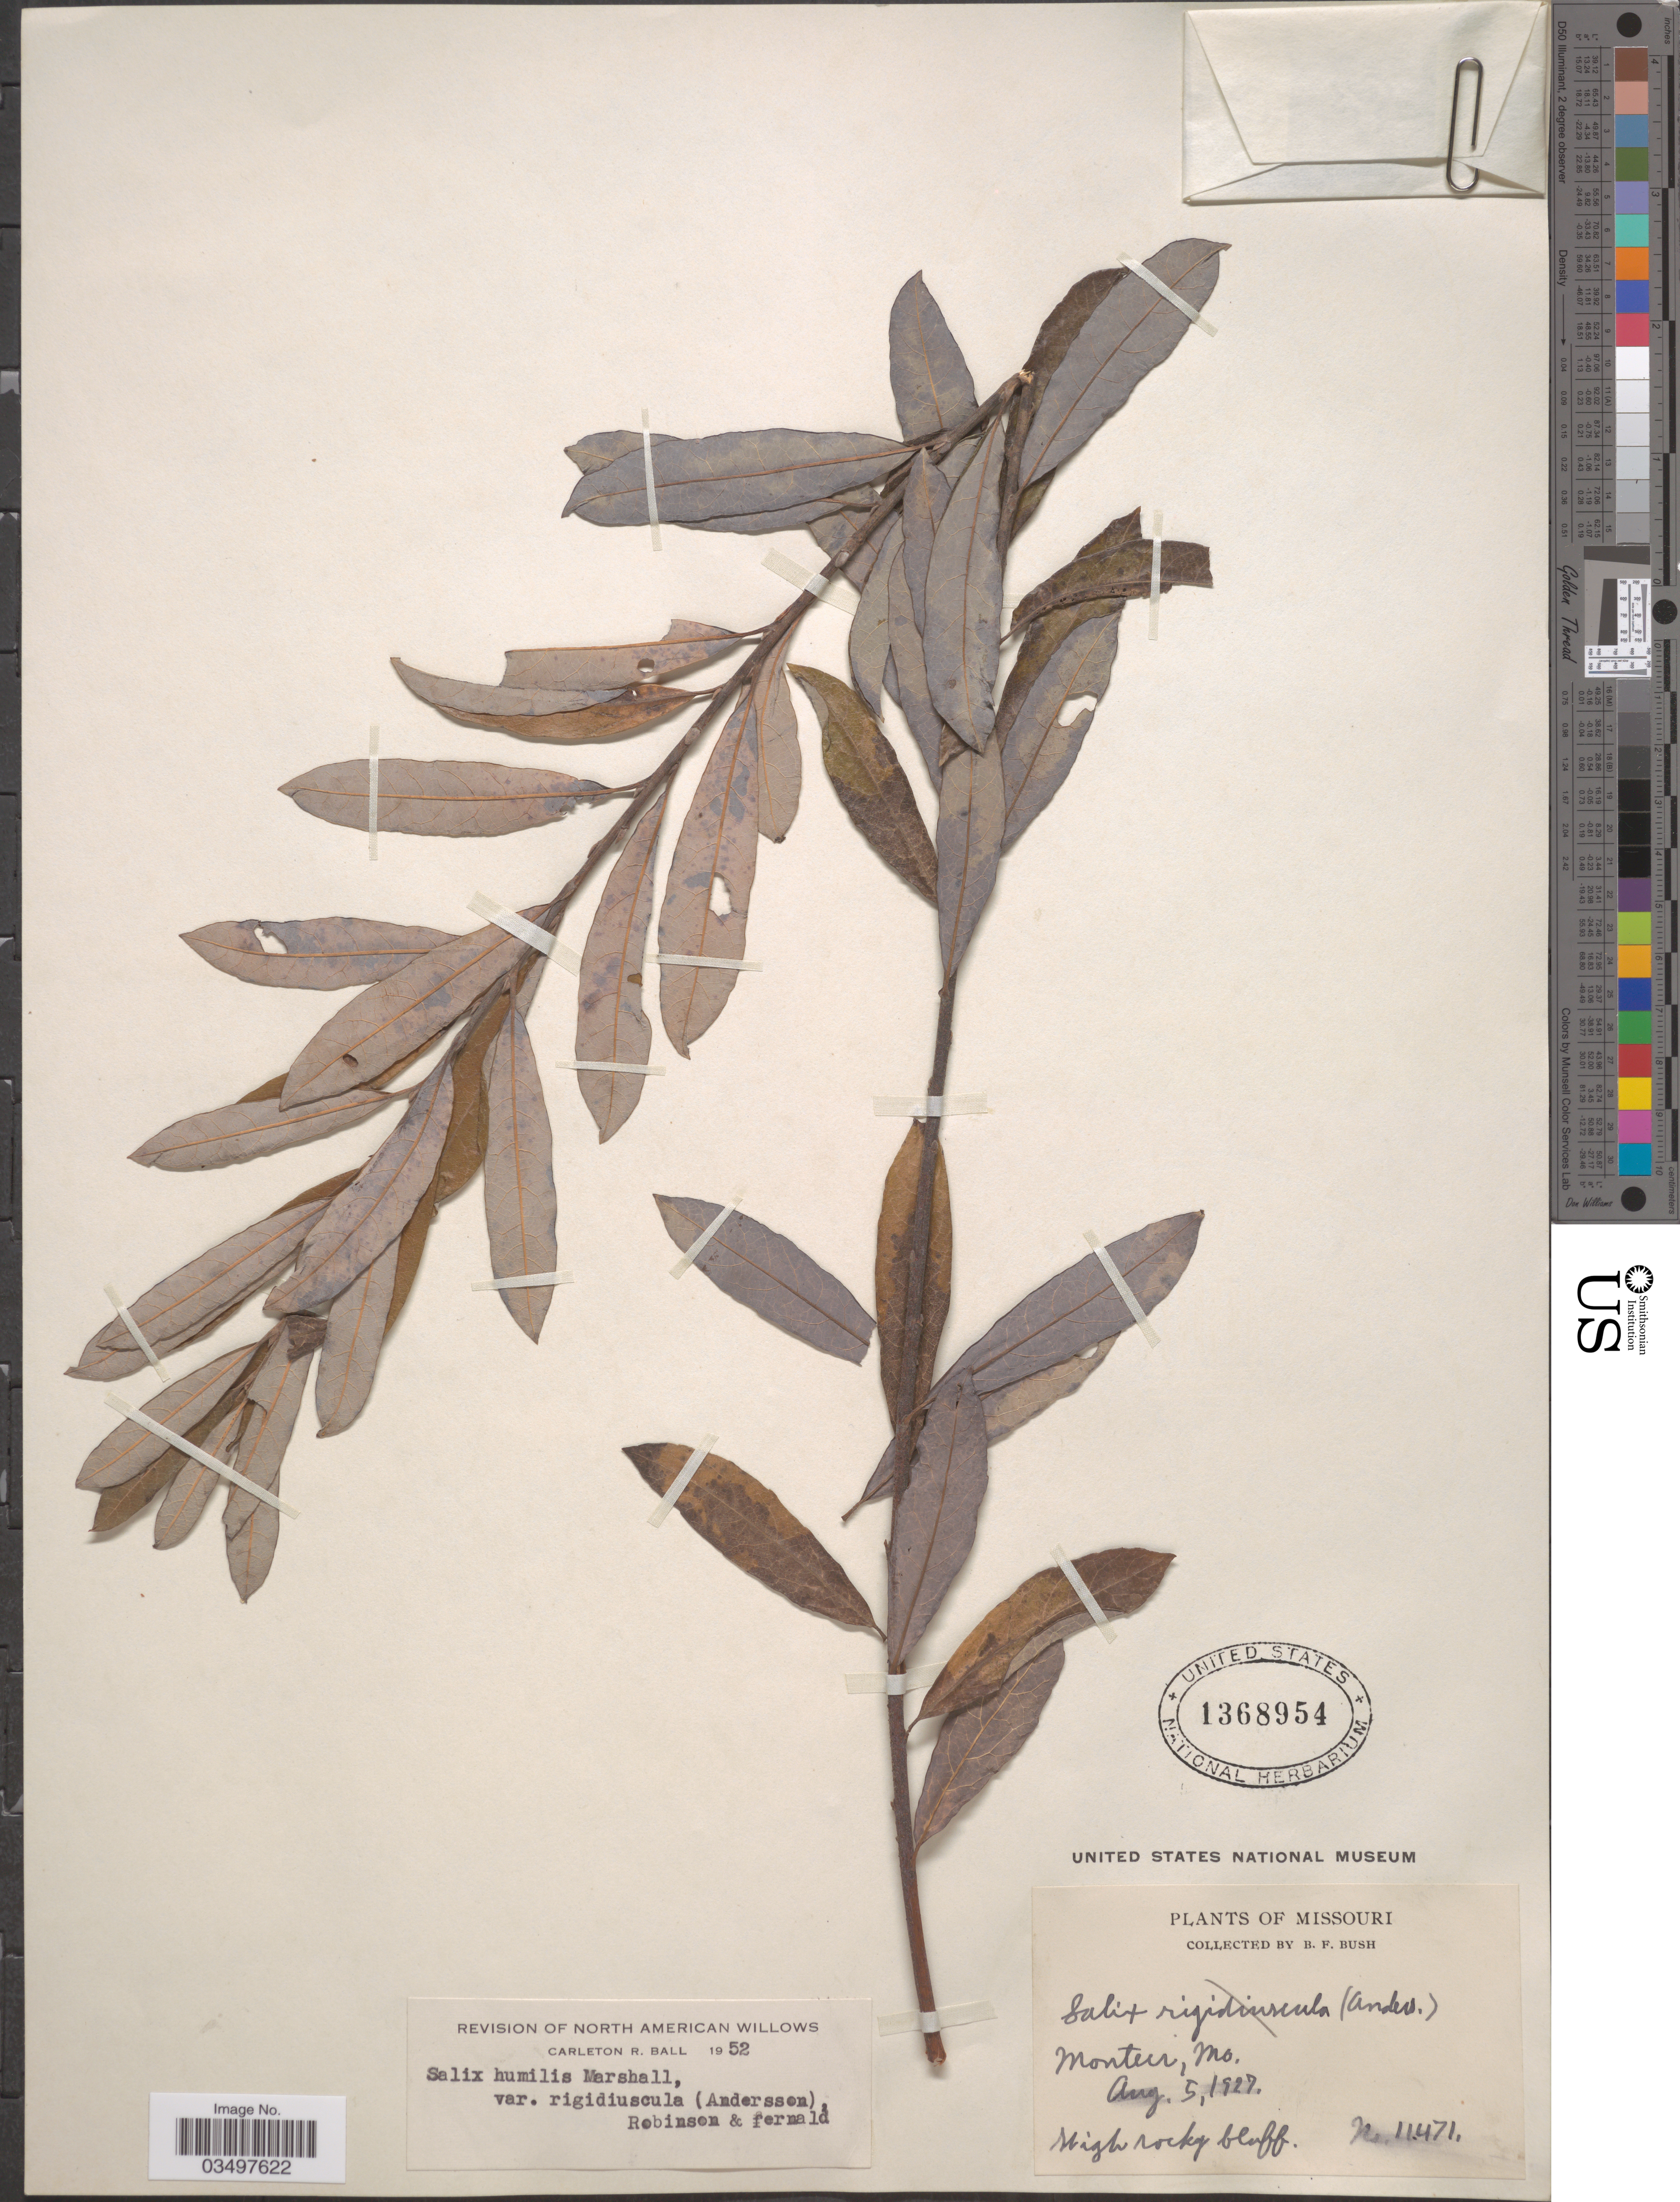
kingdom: Plantae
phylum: Tracheophyta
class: Magnoliopsida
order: Malpighiales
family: Salicaceae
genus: Salix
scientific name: Salix humilis var. rigidiuscula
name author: (Andersson) B.L. Rob. & Fernald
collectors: B. F. Bush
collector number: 11471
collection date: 1927-08-05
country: United States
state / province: Missouri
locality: Montier.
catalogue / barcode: US 1368954